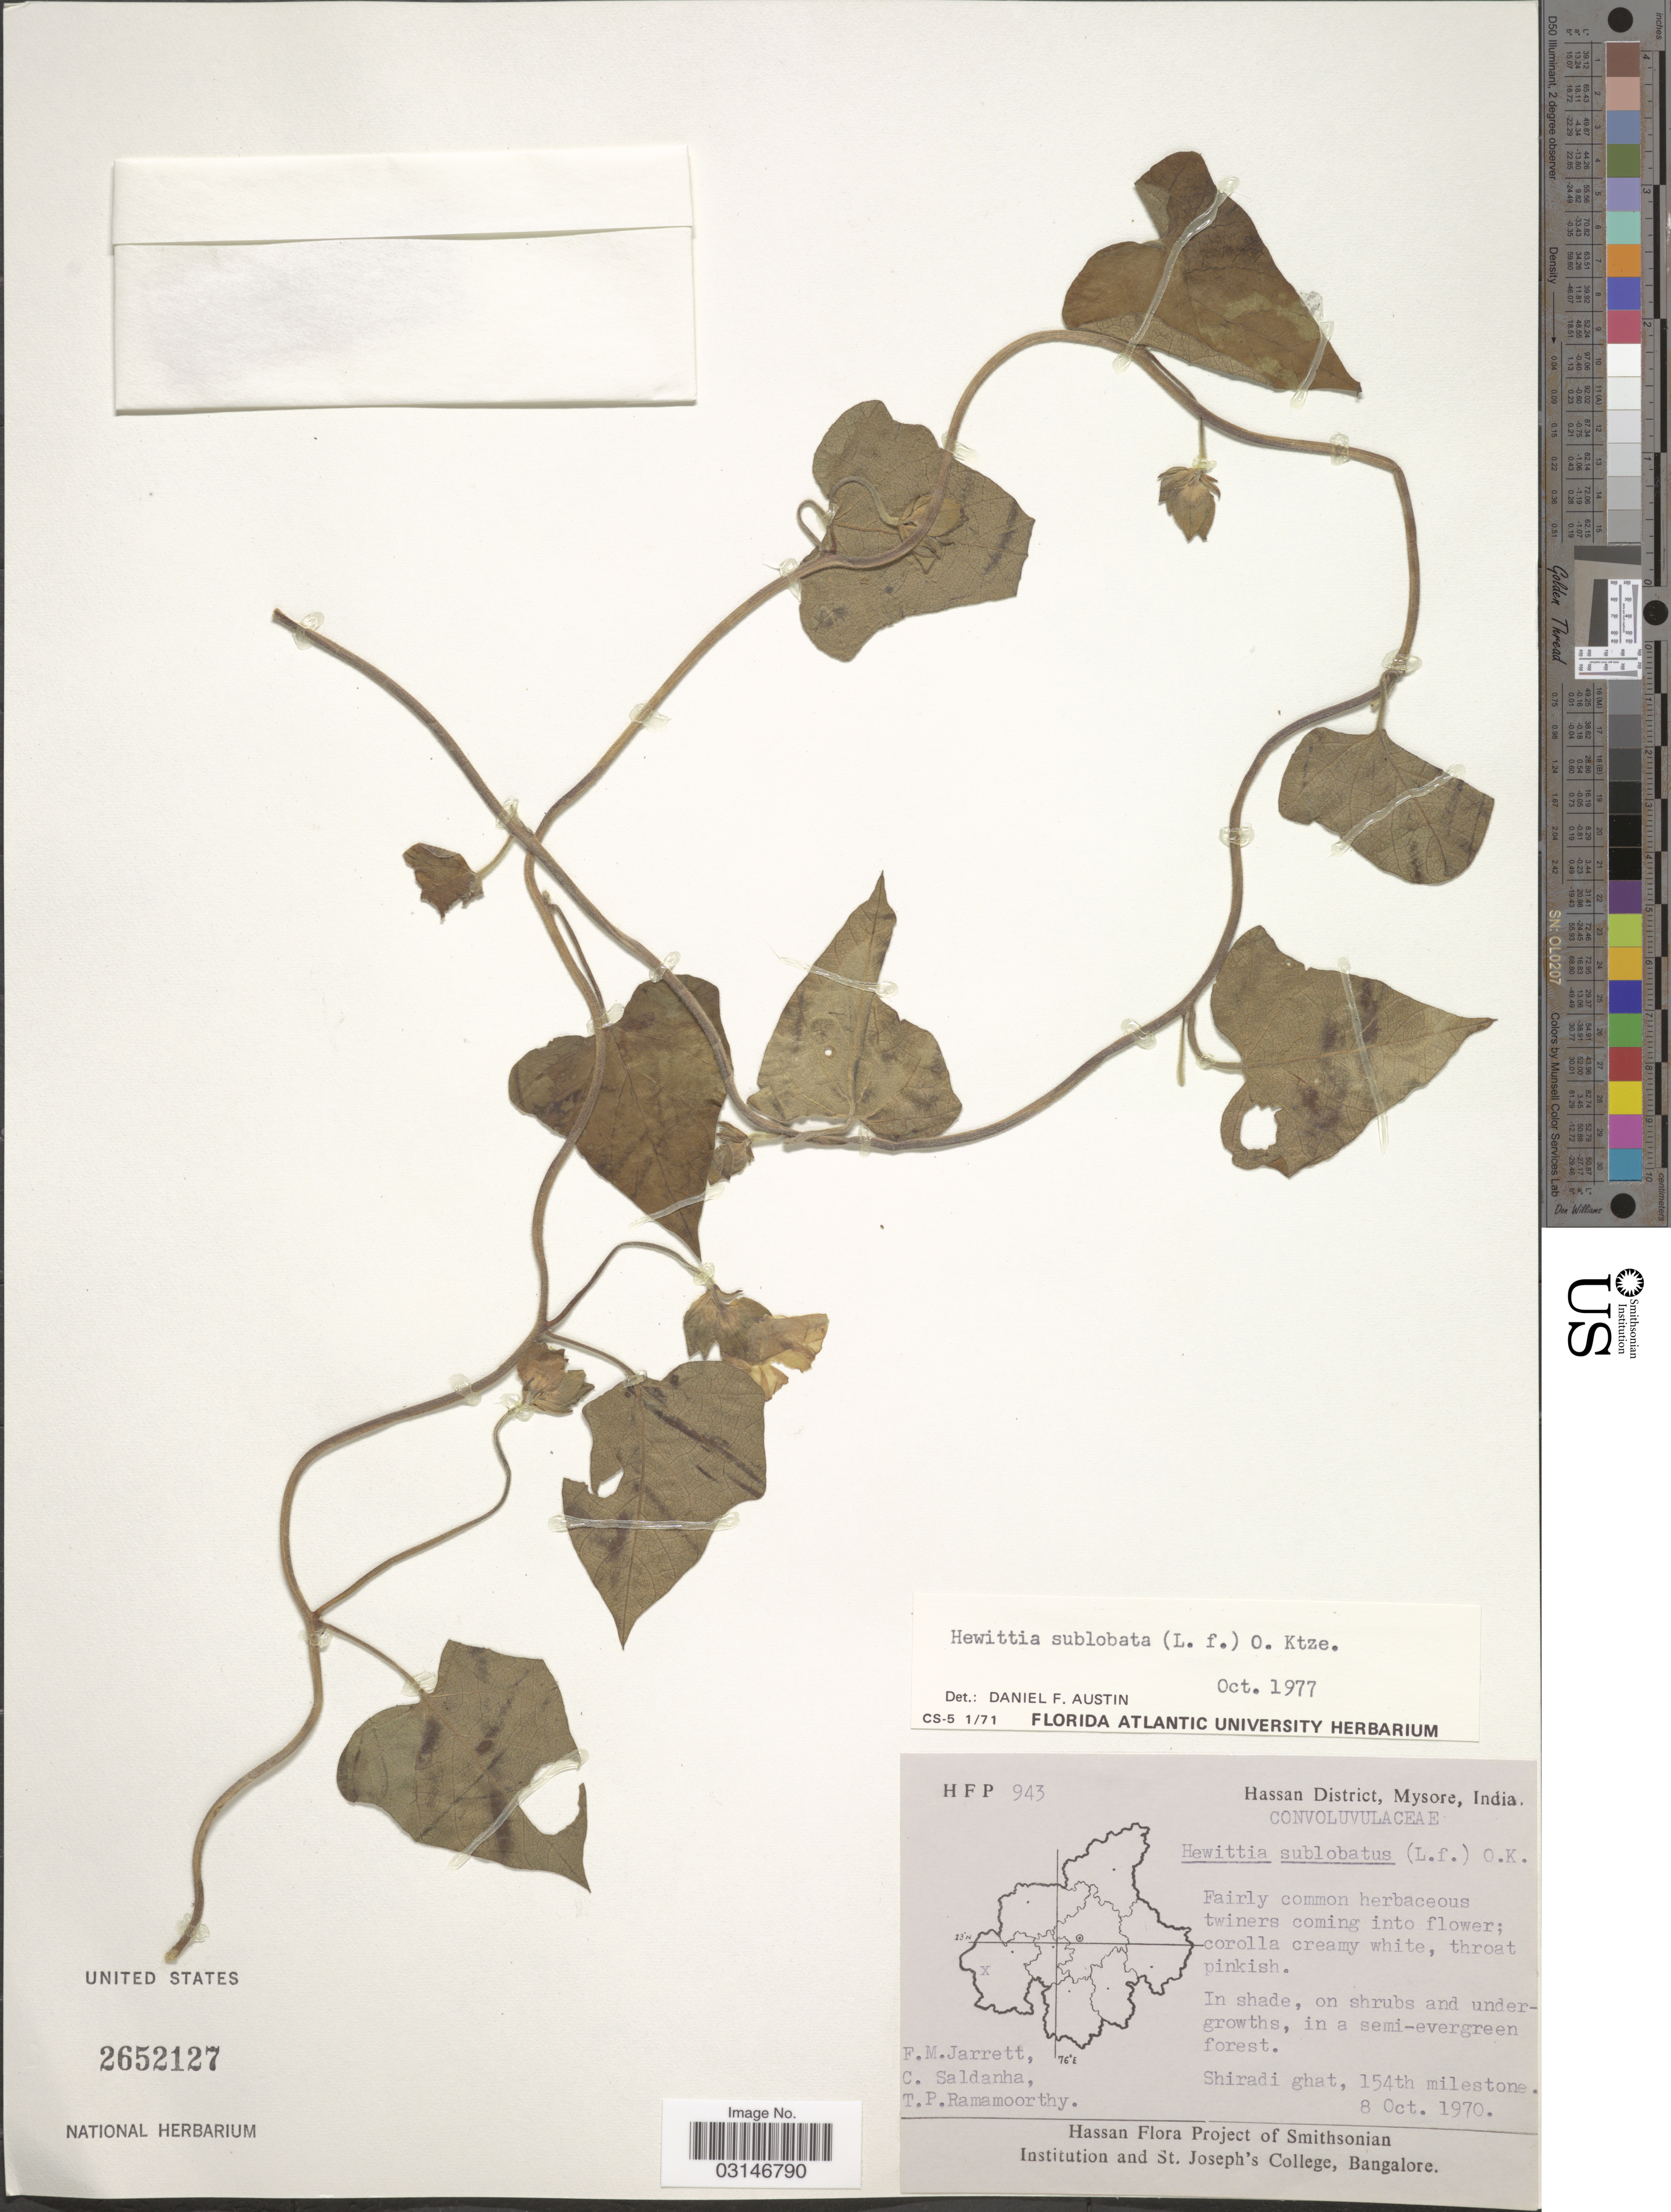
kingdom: Plantae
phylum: Tracheophyta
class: Magnoliopsida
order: Solanales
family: Convolvulaceae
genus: Hewittia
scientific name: Hewittia sublobata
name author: (L. f.) Kuntze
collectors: F. M. Jarrett, C. Saldanha & T. P. Ramamoorthy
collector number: HFP943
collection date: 1970-10-08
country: India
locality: Hassan District, Mysore, Shiradi ghat, 154th milestone.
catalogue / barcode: US 2652127